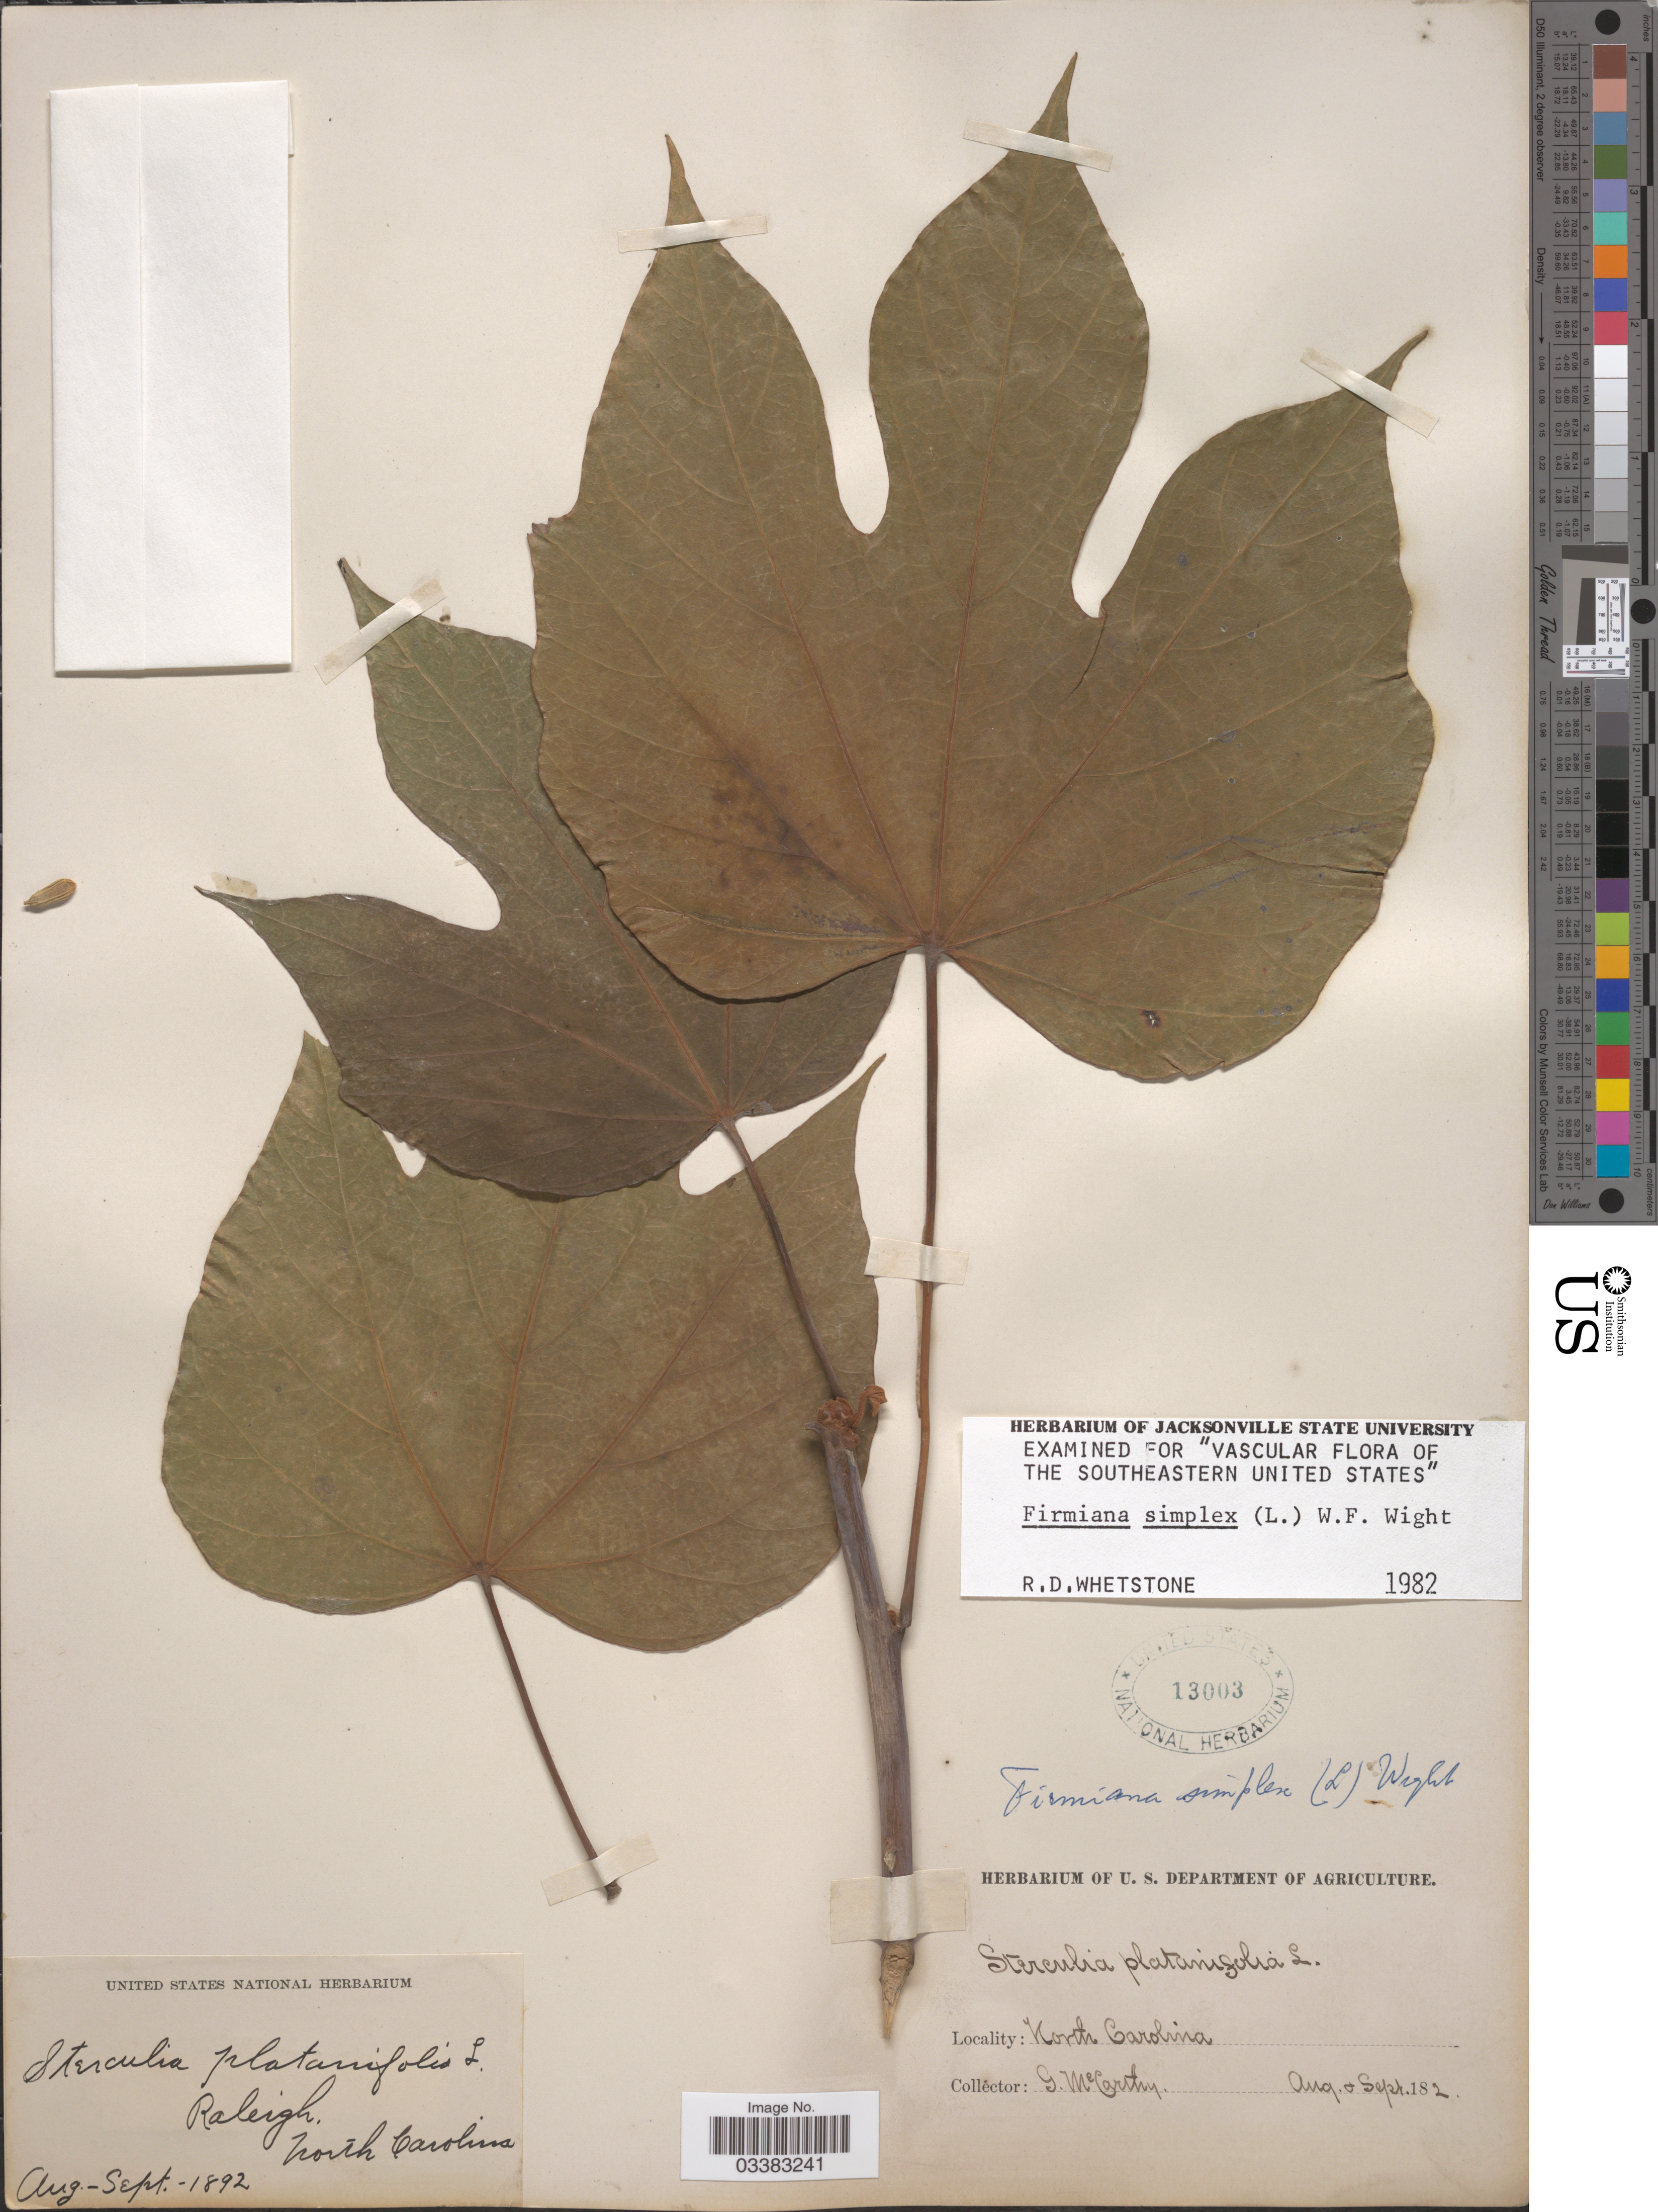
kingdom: Plantae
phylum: Tracheophyta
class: Magnoliopsida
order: Malvales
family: Malvaceae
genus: Firmiana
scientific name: Firmiana simplex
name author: (L.) W. Wight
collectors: G. McCarthy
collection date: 1892-08/1892-09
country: United States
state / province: North Carolina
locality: Raleigh.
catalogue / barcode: US 13003